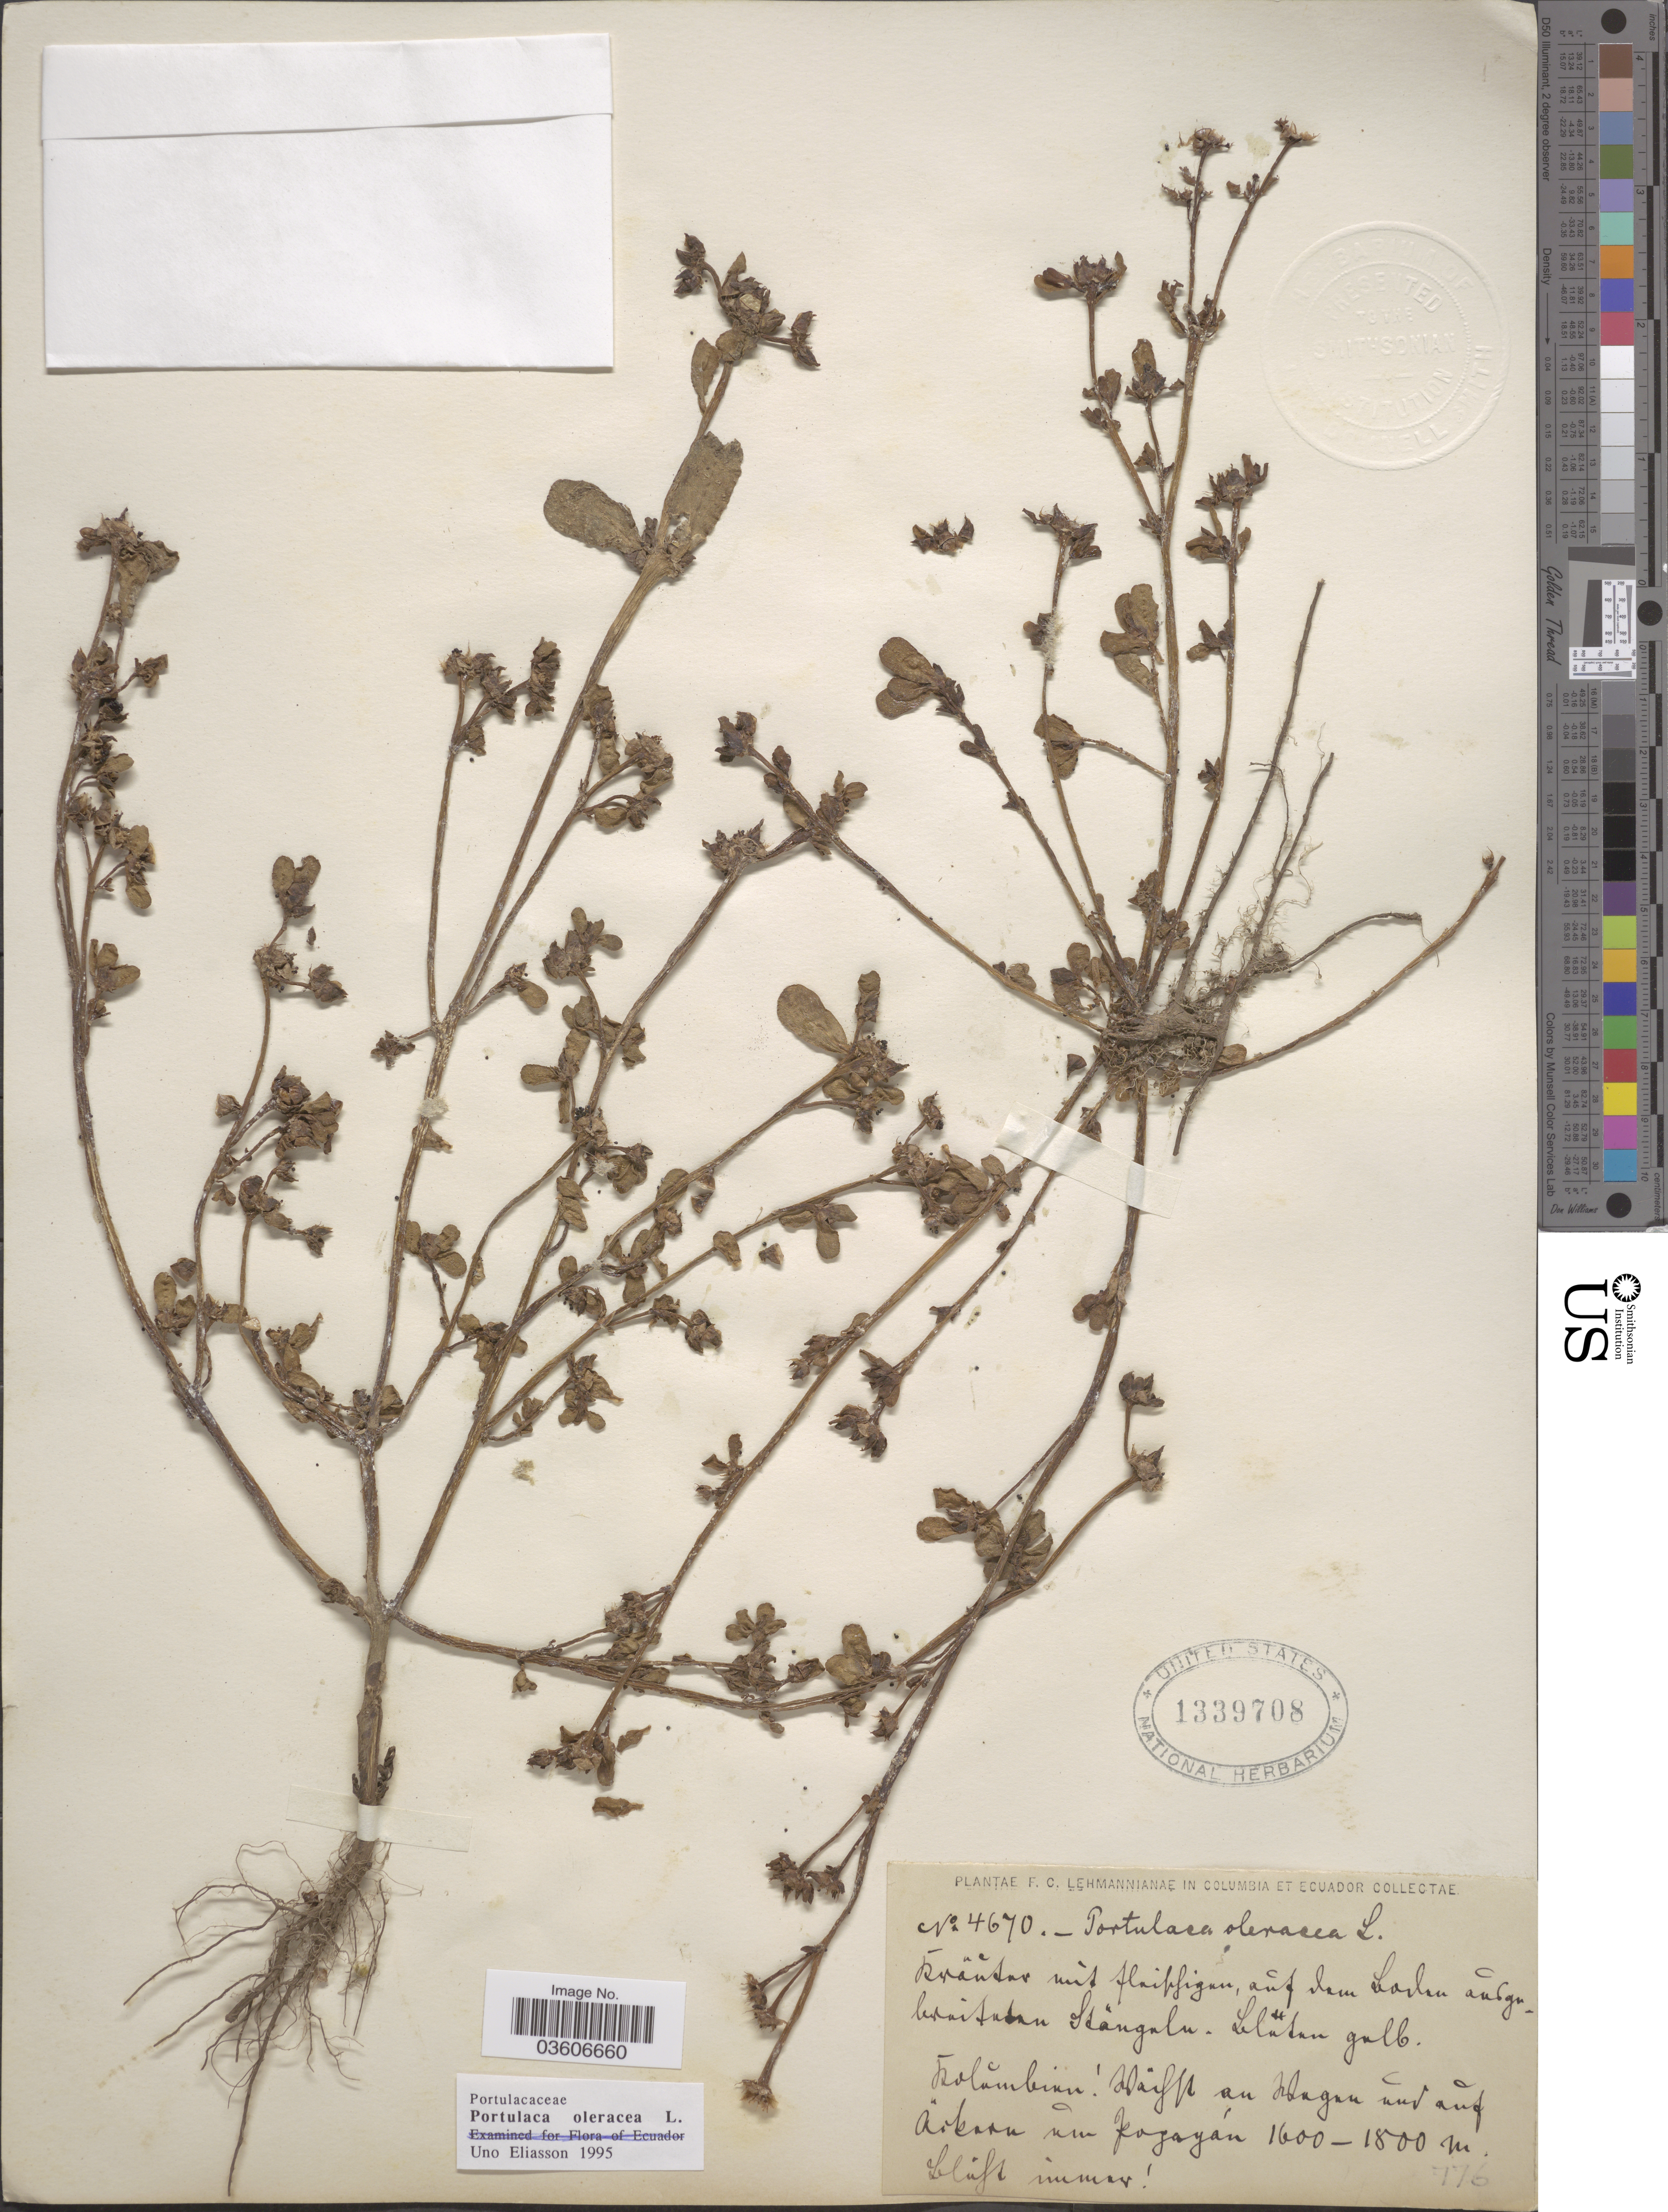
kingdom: Plantae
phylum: Tracheophyta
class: Magnoliopsida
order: Caryophyllales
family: Portulacaceae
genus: Portulaca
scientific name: Portulaca oleracea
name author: L.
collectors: F. C. Lehmann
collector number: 4670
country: Colombia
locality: [illegible text] an [illegible text] únd aúf Ackern úm Popayán.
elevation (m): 1600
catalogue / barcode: US 1339708